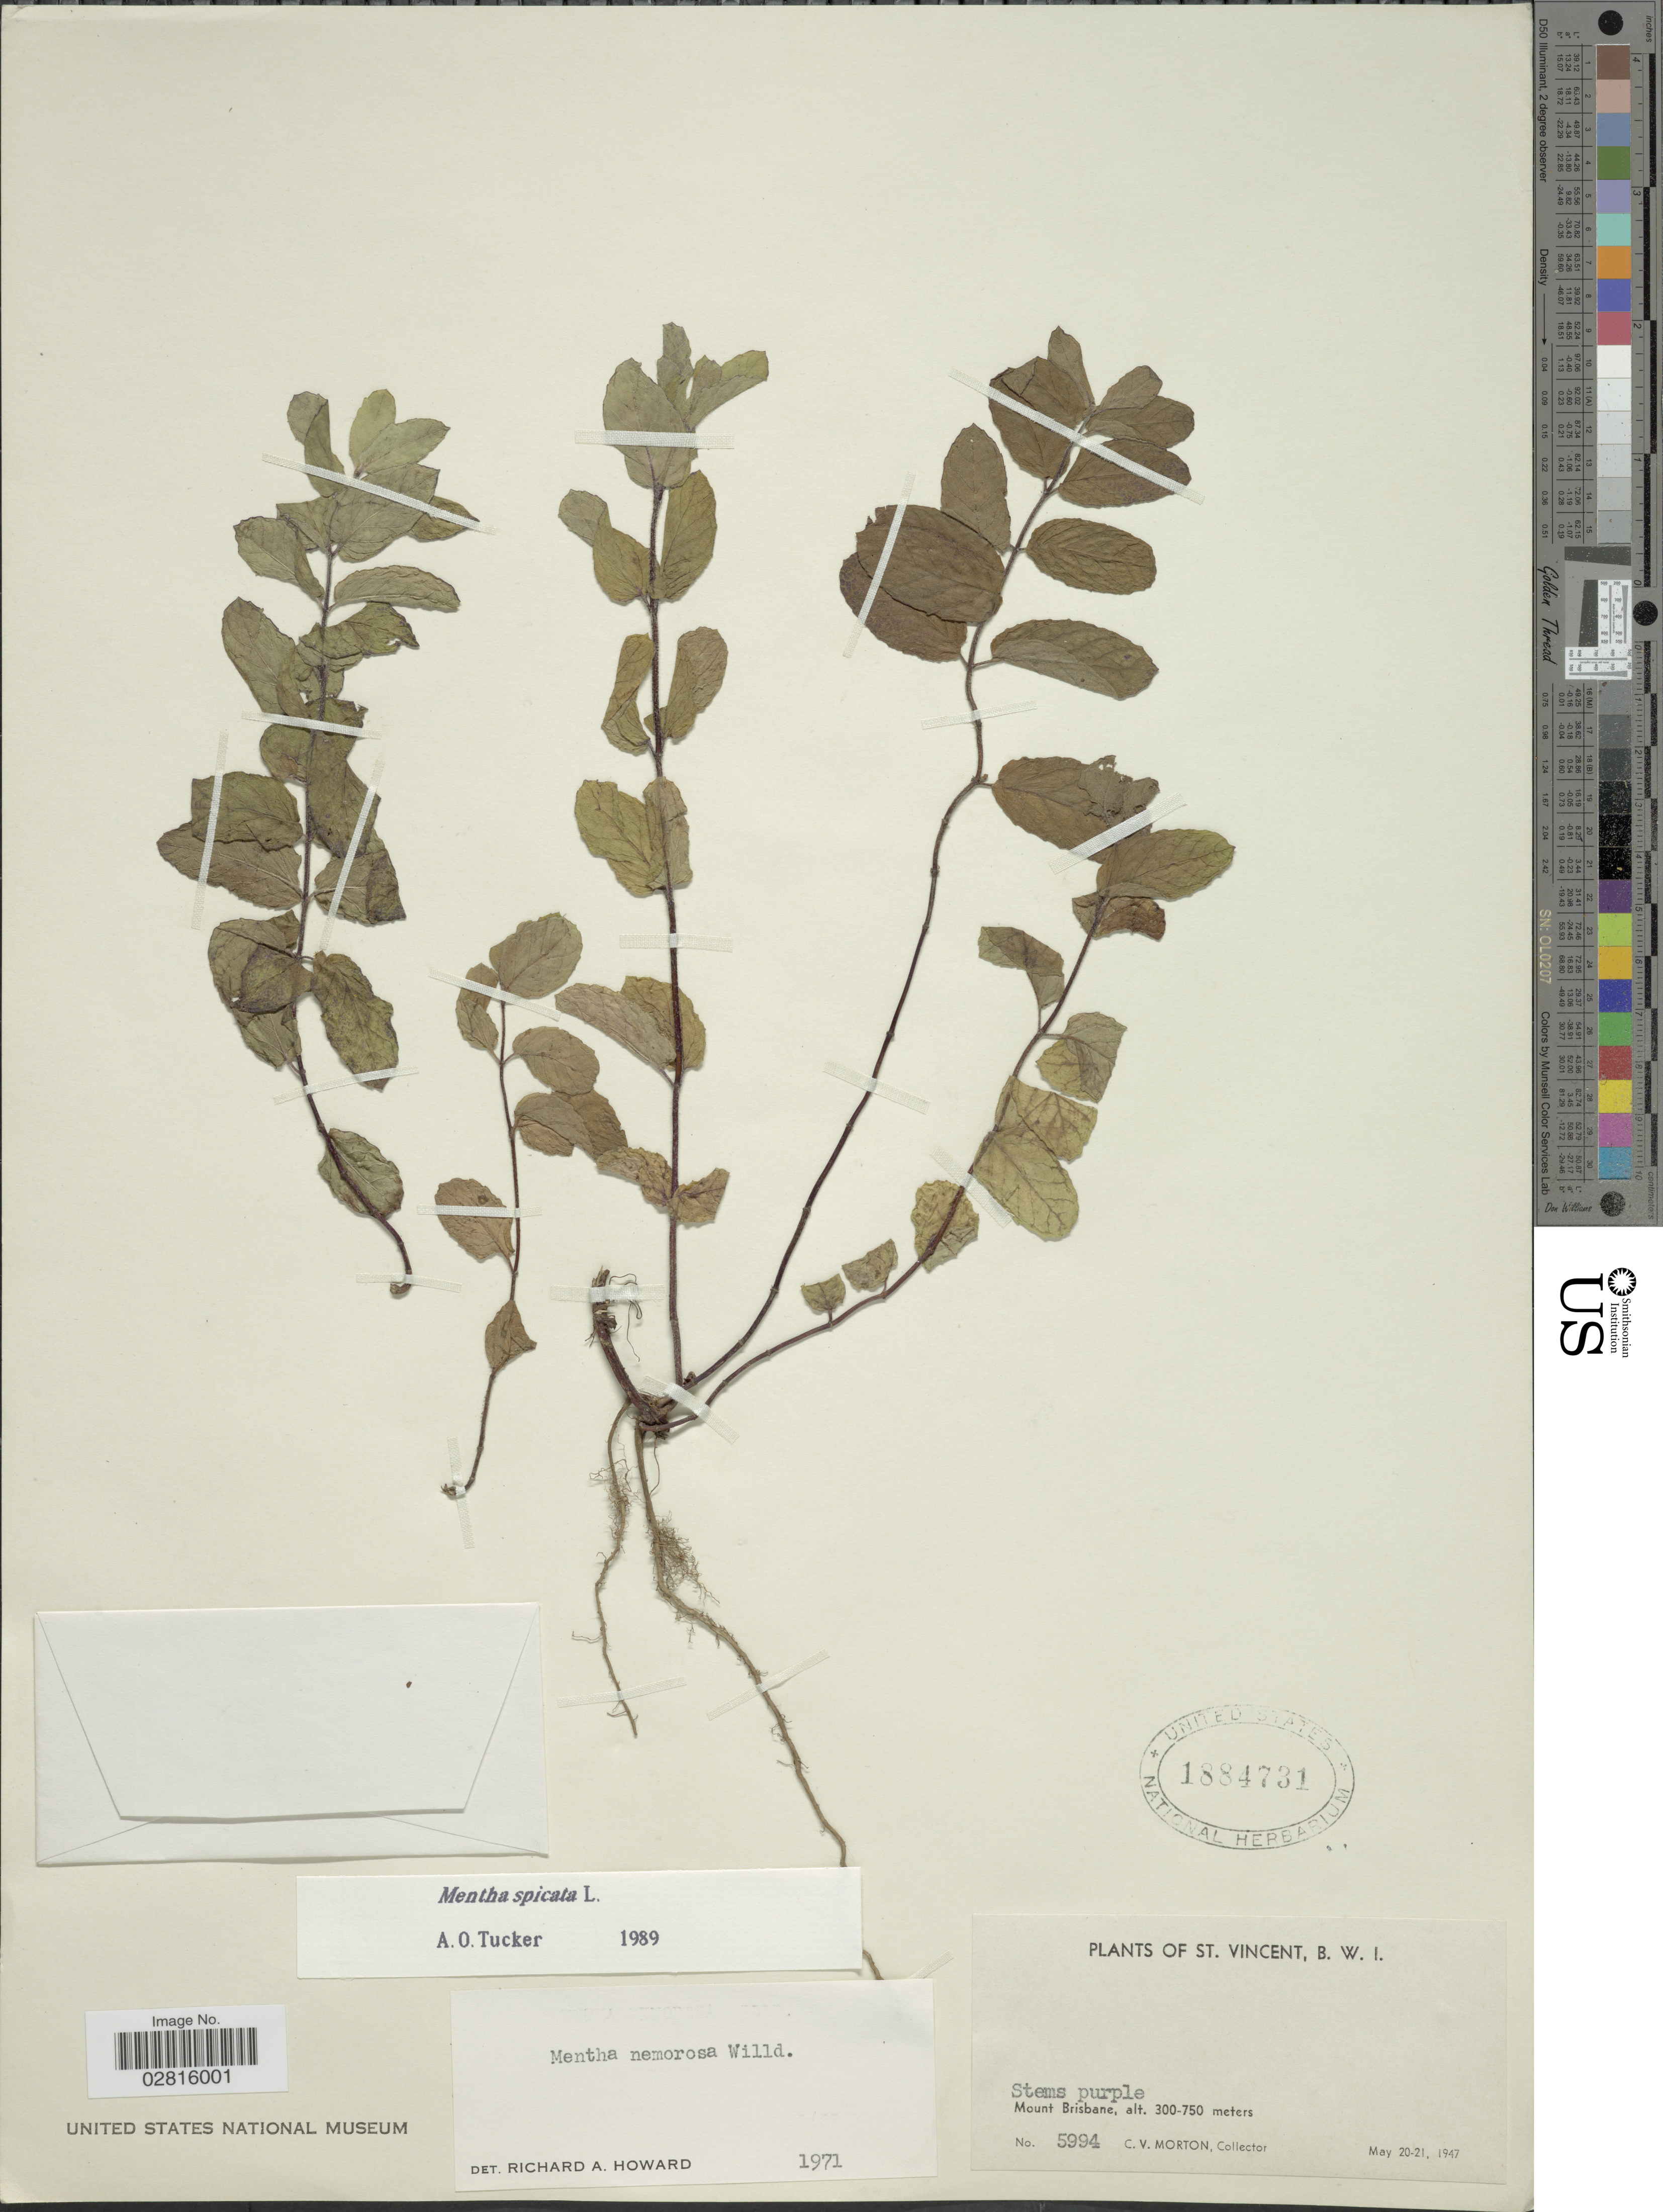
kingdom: Plantae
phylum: Tracheophyta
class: Magnoliopsida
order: Lamiales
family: Lamiaceae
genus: Mentha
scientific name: Mentha spicata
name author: L.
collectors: C. V. Morton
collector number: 5994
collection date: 1947-05-20/1947-05-21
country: St. Vincent - Grenadines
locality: St. Vincent, B.W.I. Mount Brisbane.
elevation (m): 300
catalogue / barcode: US 1884731